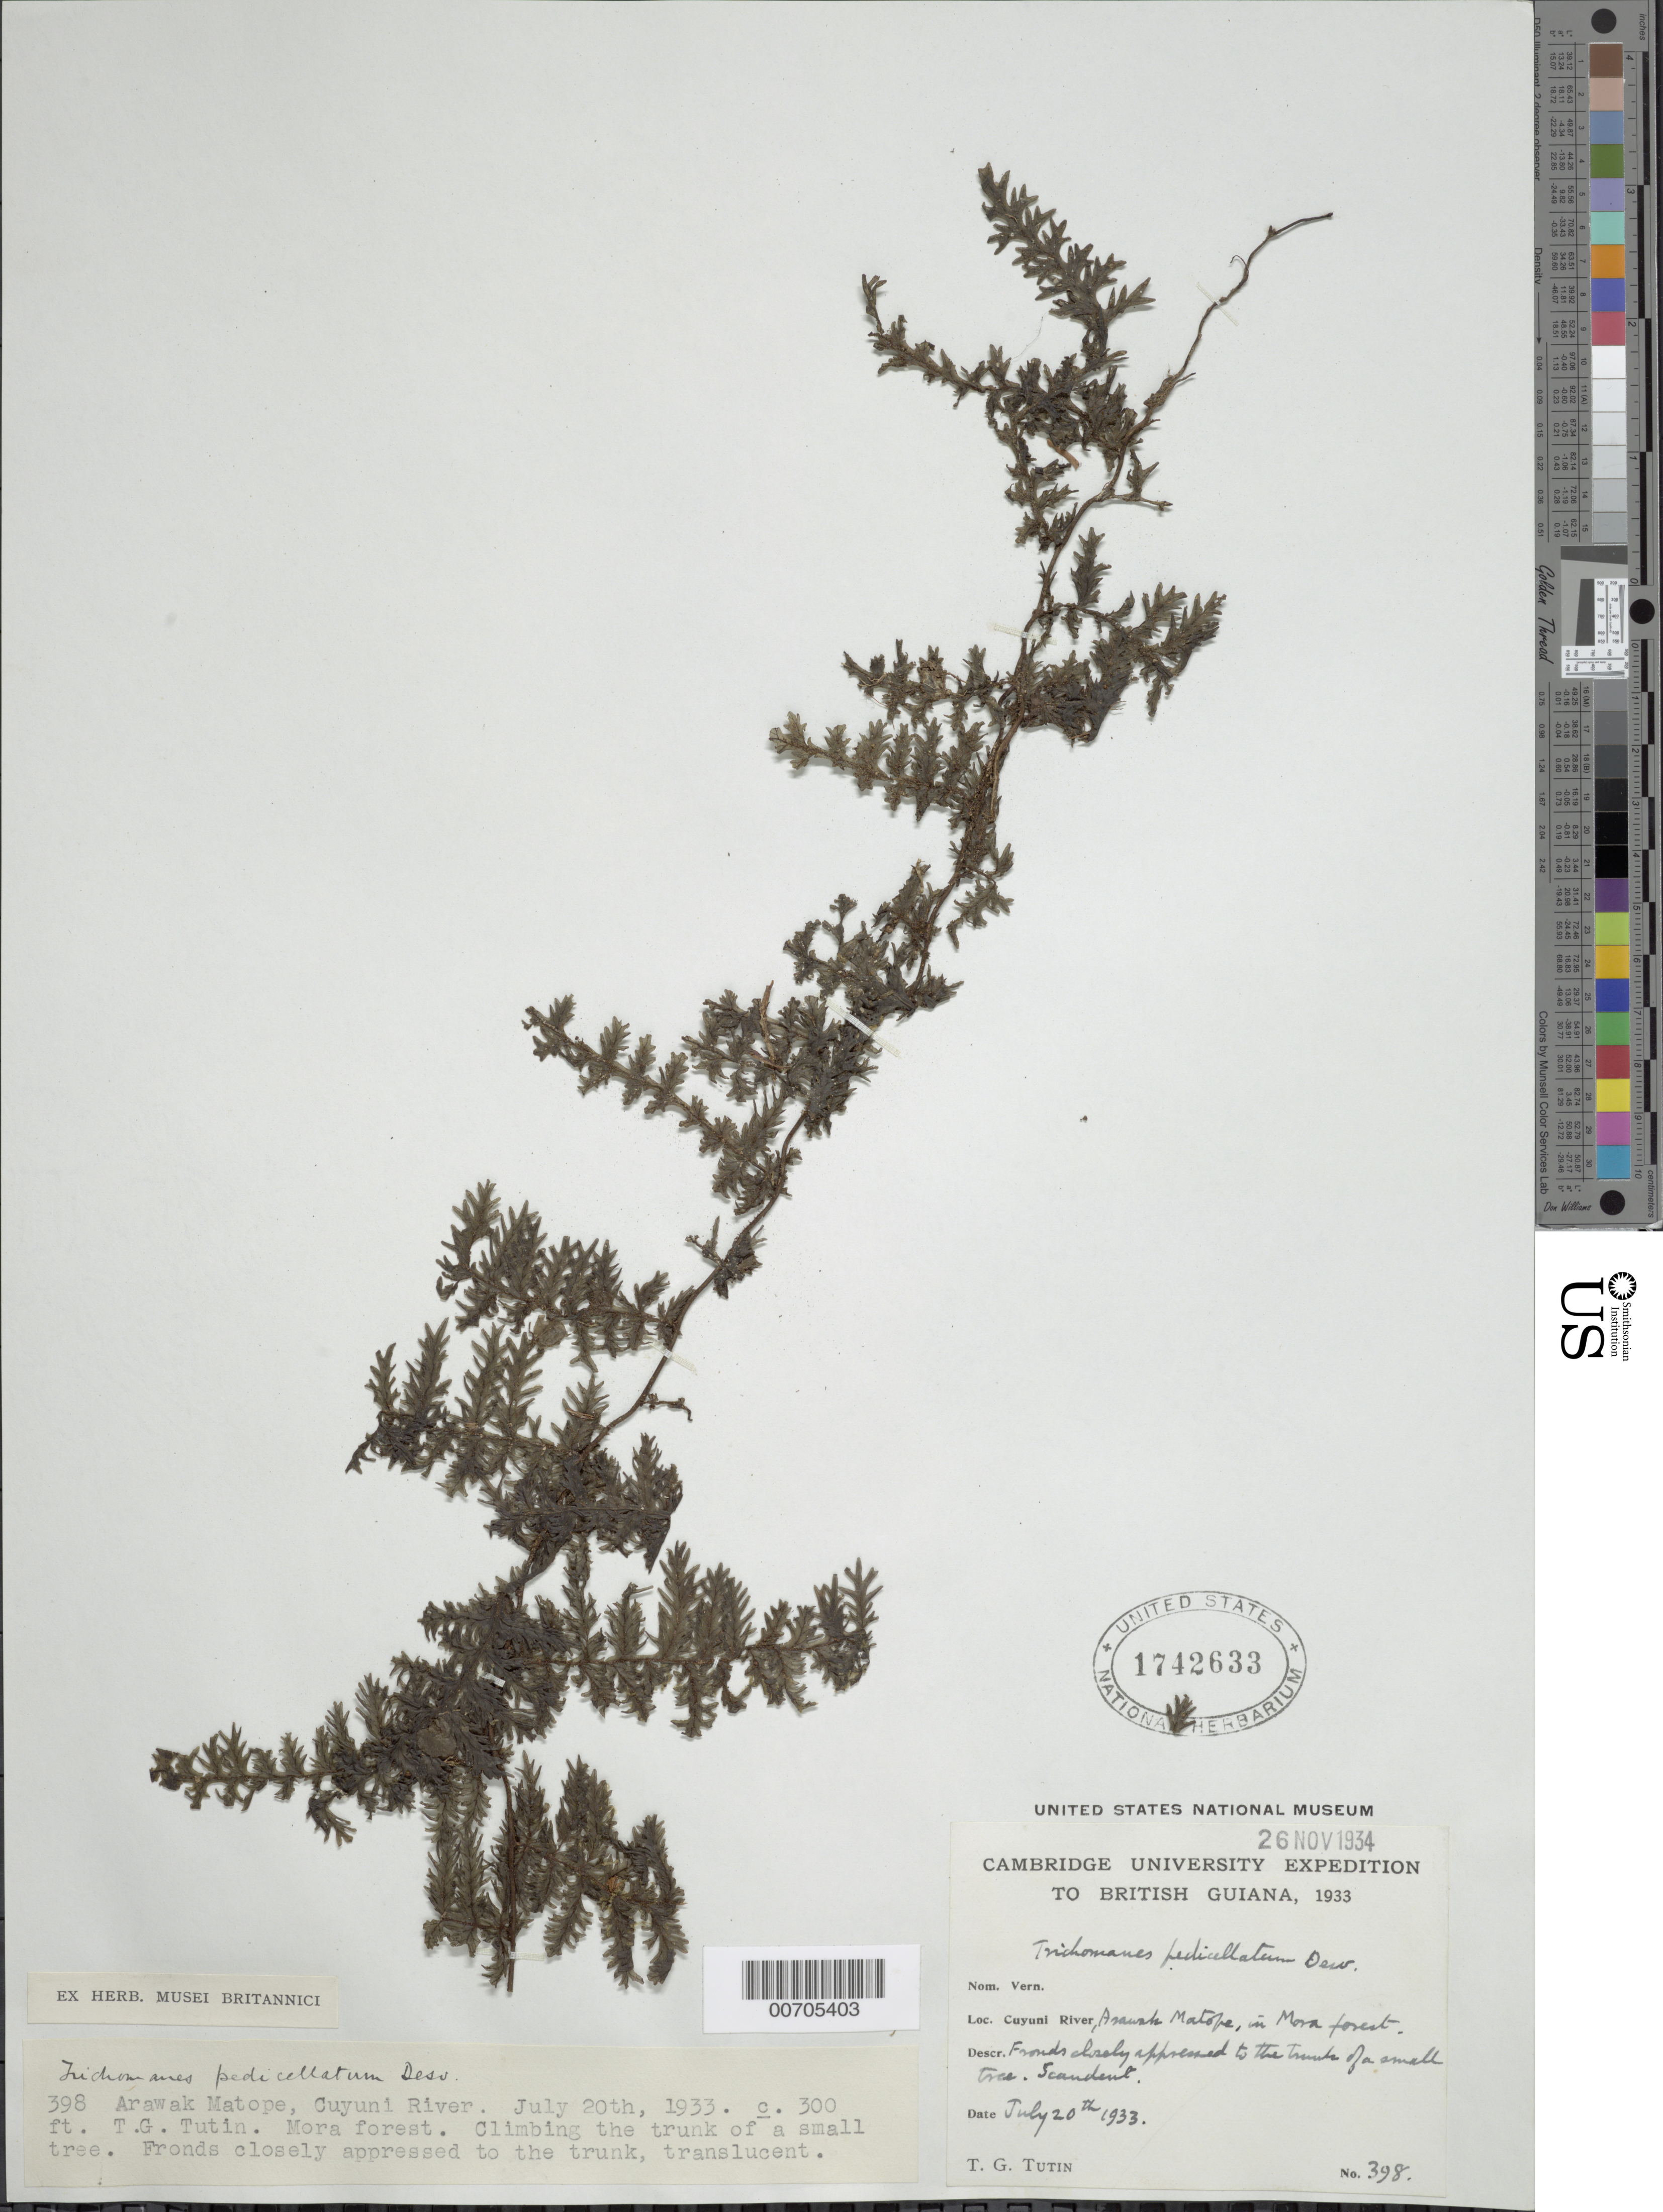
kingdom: Plantae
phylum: Tracheophyta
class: Polypodiopsida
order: Hymenophyllales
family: Hymenophyllaceae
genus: Trichomanes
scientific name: Trichomanes pedicellatum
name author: Desv.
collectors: T. G. Tutin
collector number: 398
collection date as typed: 20-Jul-33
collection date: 1933-07-20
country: Guyana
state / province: Cuyuni-Mazaruni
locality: Arawak Matope, Cuyuni R.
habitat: Mora forest, climbing on trunk of small tree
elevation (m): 91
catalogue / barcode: US 1742633